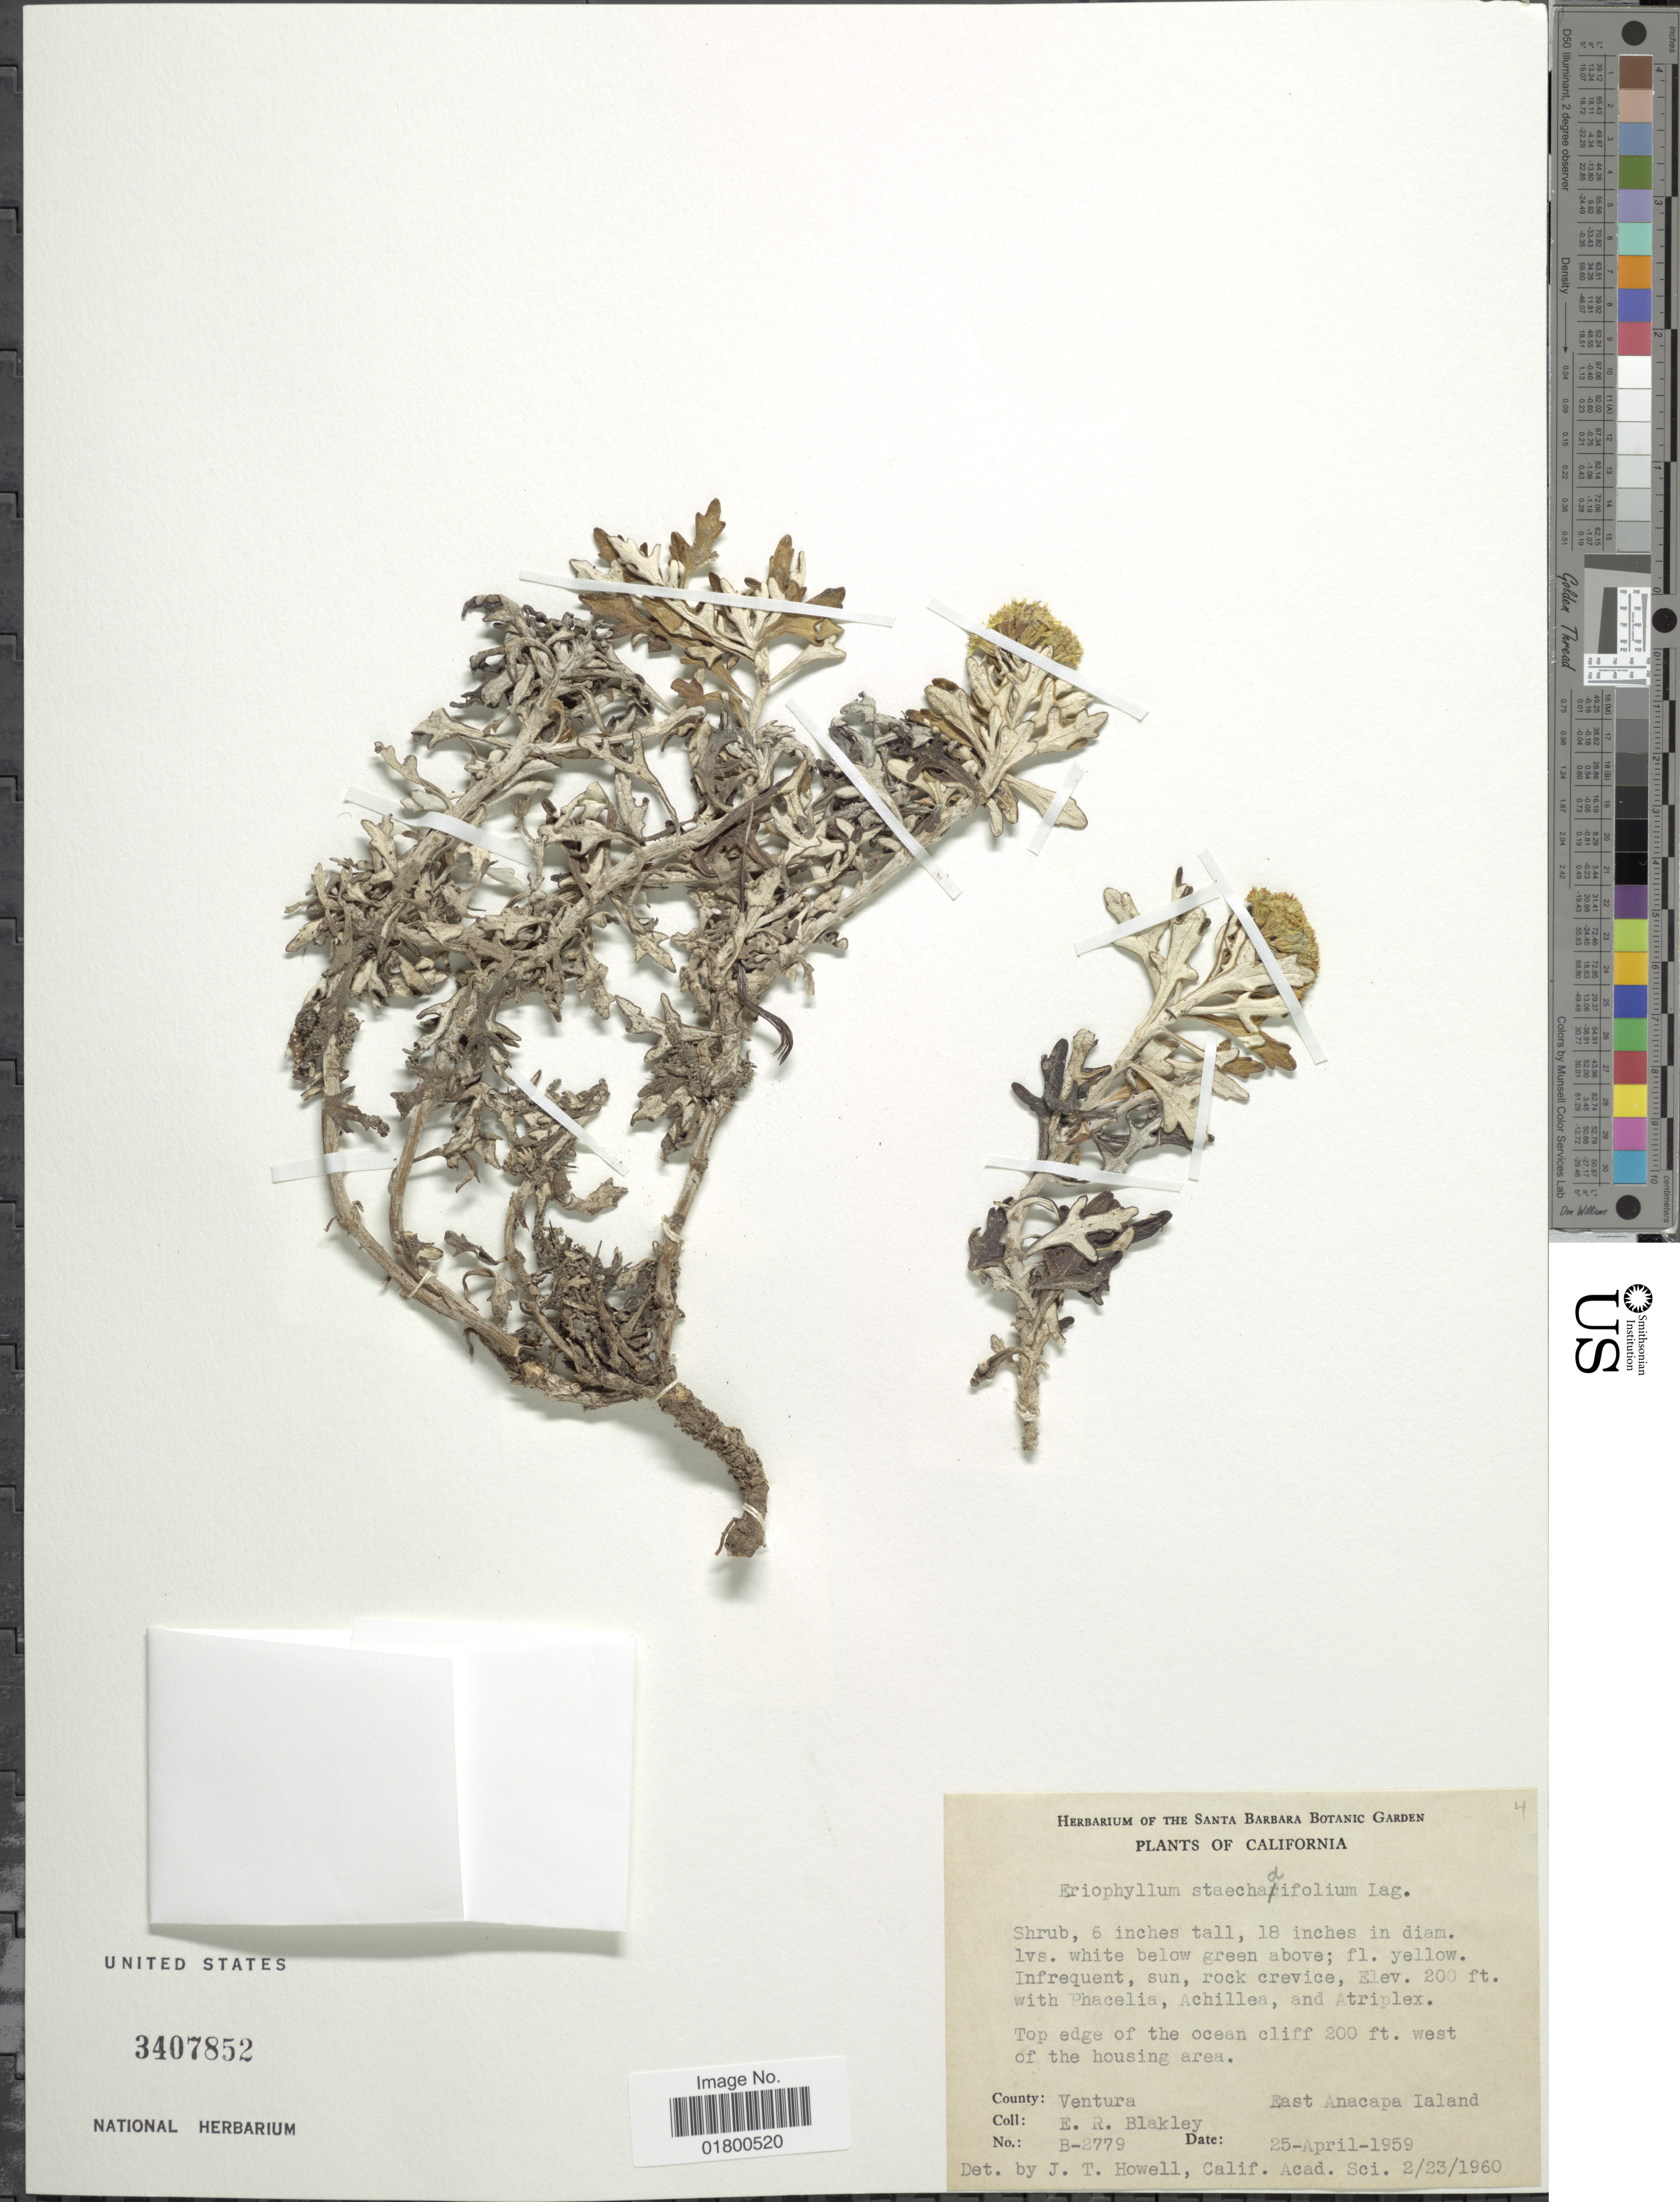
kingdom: Plantae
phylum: Tracheophyta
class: Magnoliopsida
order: Asterales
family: Asteraceae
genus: Eriophyllum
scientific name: Eriophyllum staechadifolium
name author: Lag.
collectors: E. R. Blakley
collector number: B-2779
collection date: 1959-04-25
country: United States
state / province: California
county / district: Ventura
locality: Top edge of the ocean cliffs, west of the housing area, County Ventura, East Anacapa Island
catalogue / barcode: US 3407852